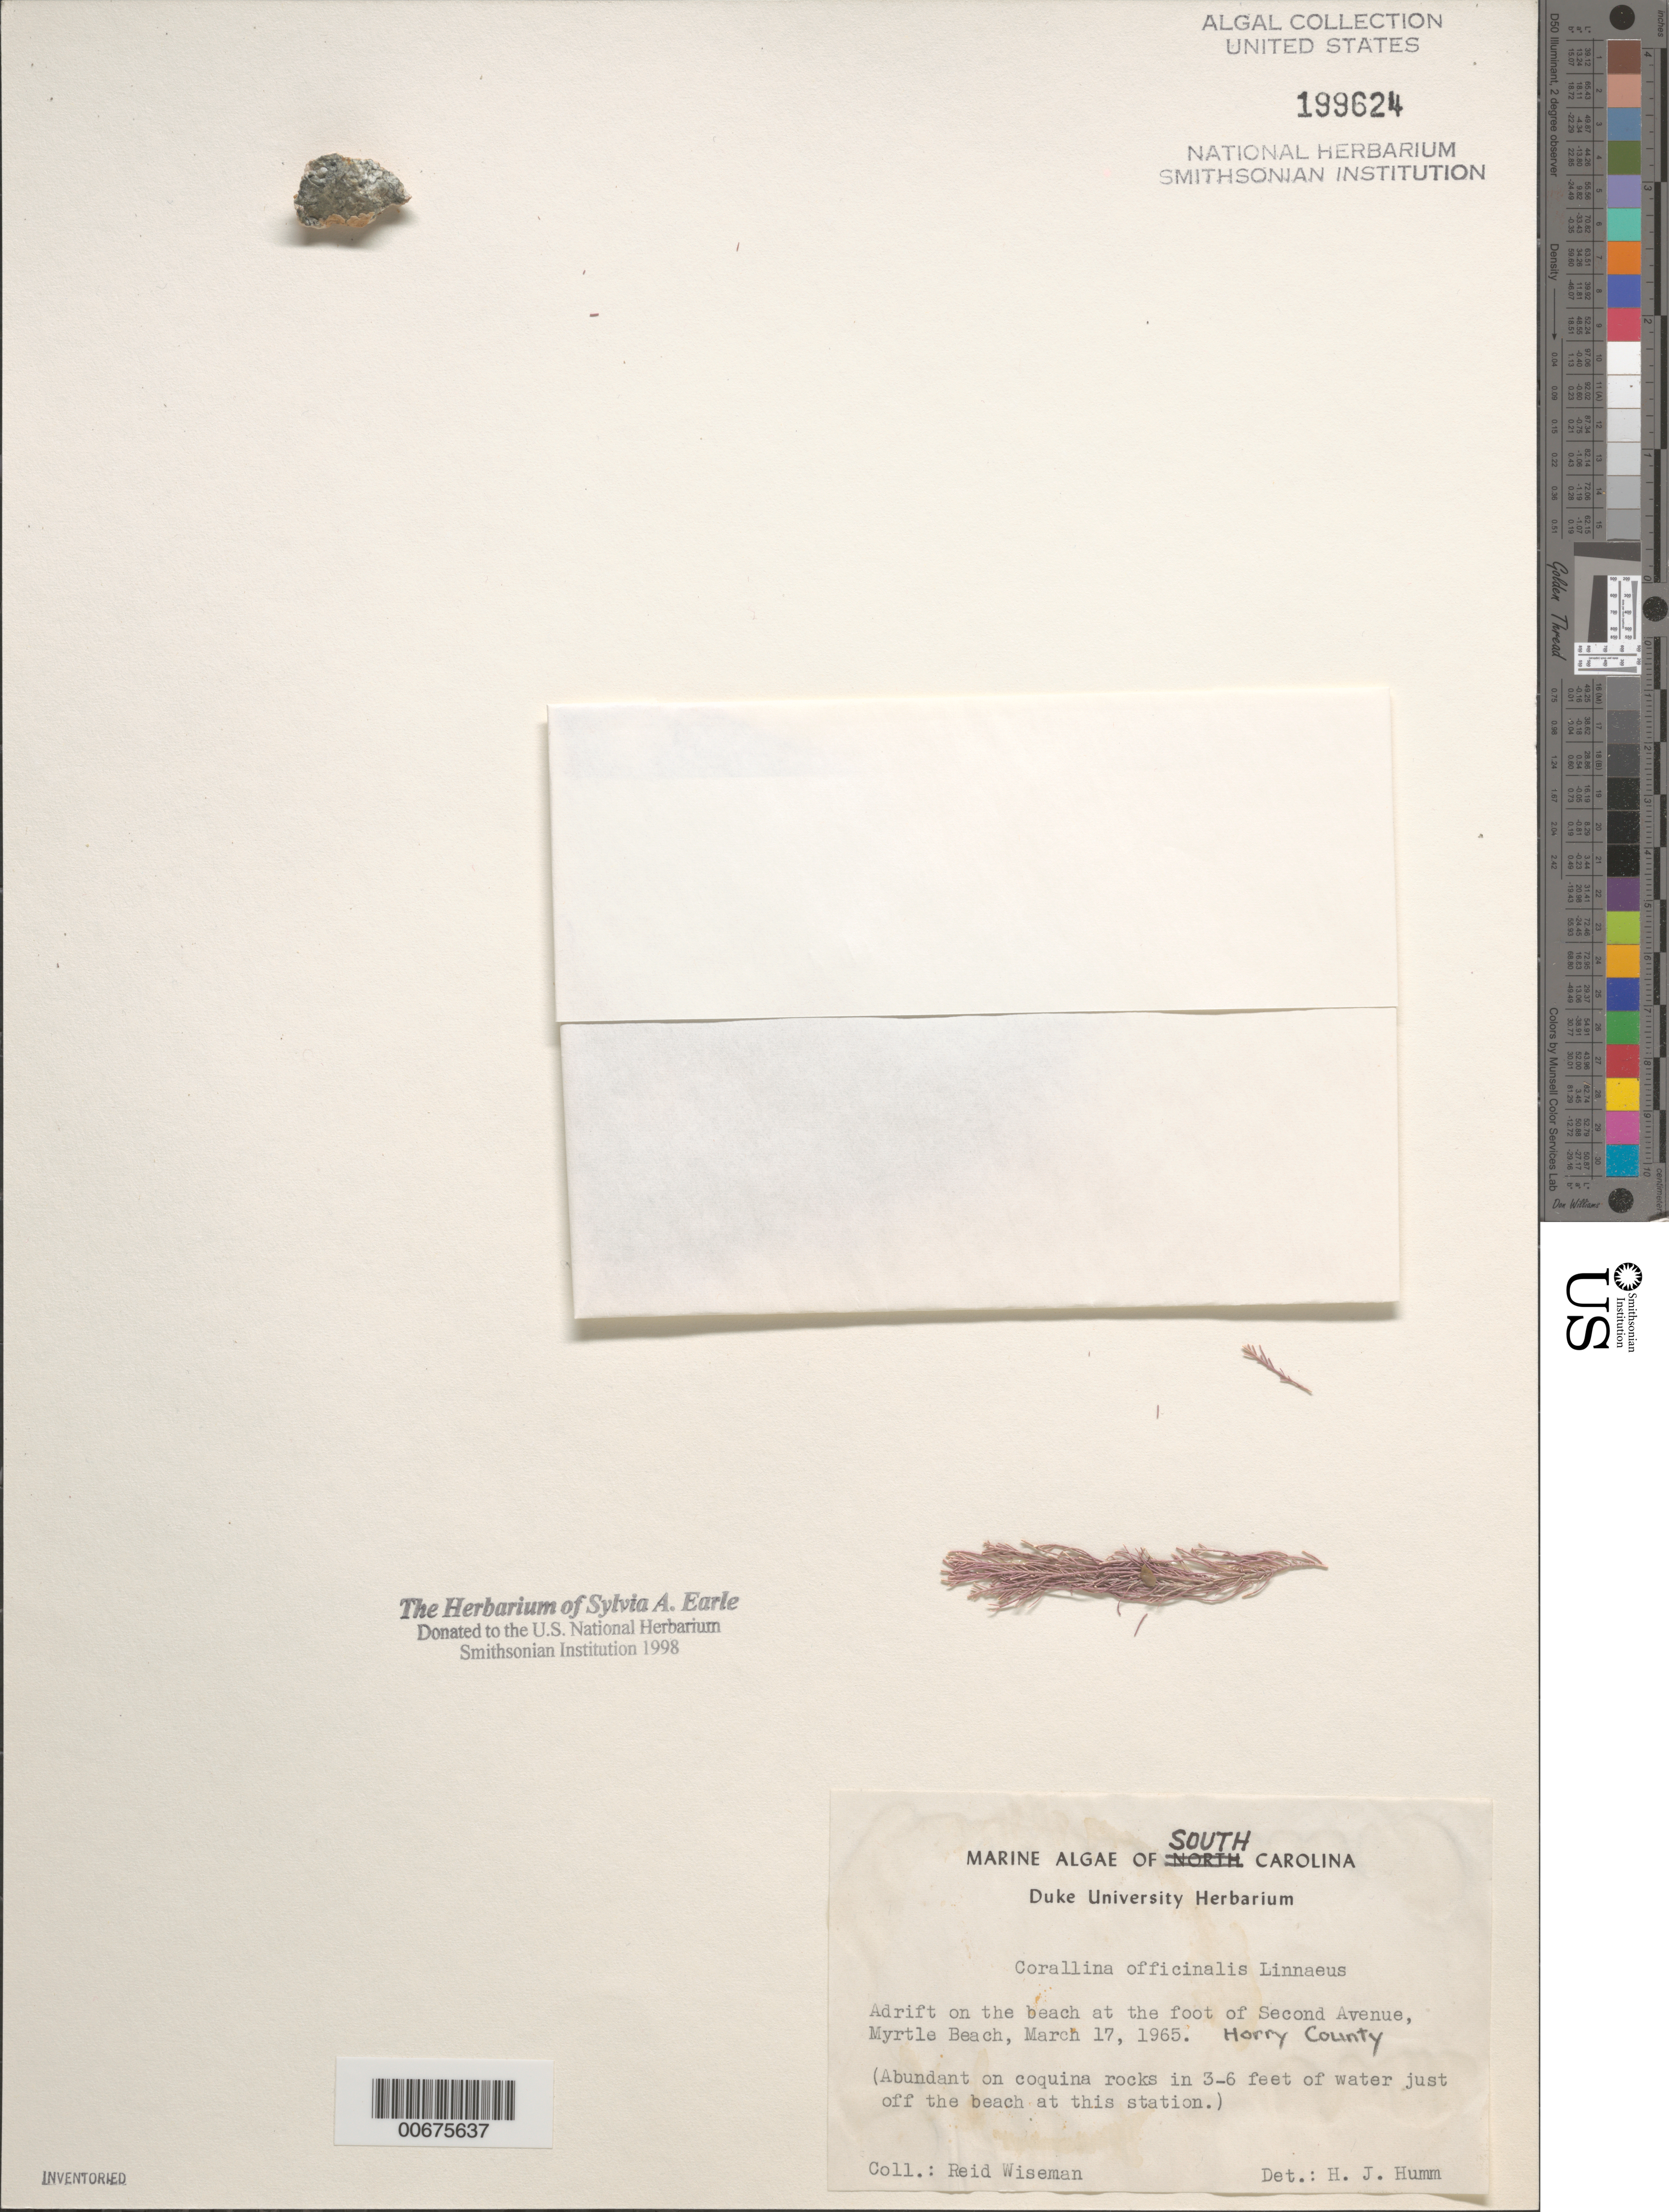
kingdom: Plantae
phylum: Rhodophyta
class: Florideophyceae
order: Corallinales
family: Corallinaceae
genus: Corallina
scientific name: Corallina officinalis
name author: L.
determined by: Humm, Harold J.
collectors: R. Wiseman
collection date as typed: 17 Mar 1965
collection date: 1965-03-17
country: United States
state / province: South Carolina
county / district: Horry County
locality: Myrtle Beach, foot of Second Avenue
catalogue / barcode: US 199624